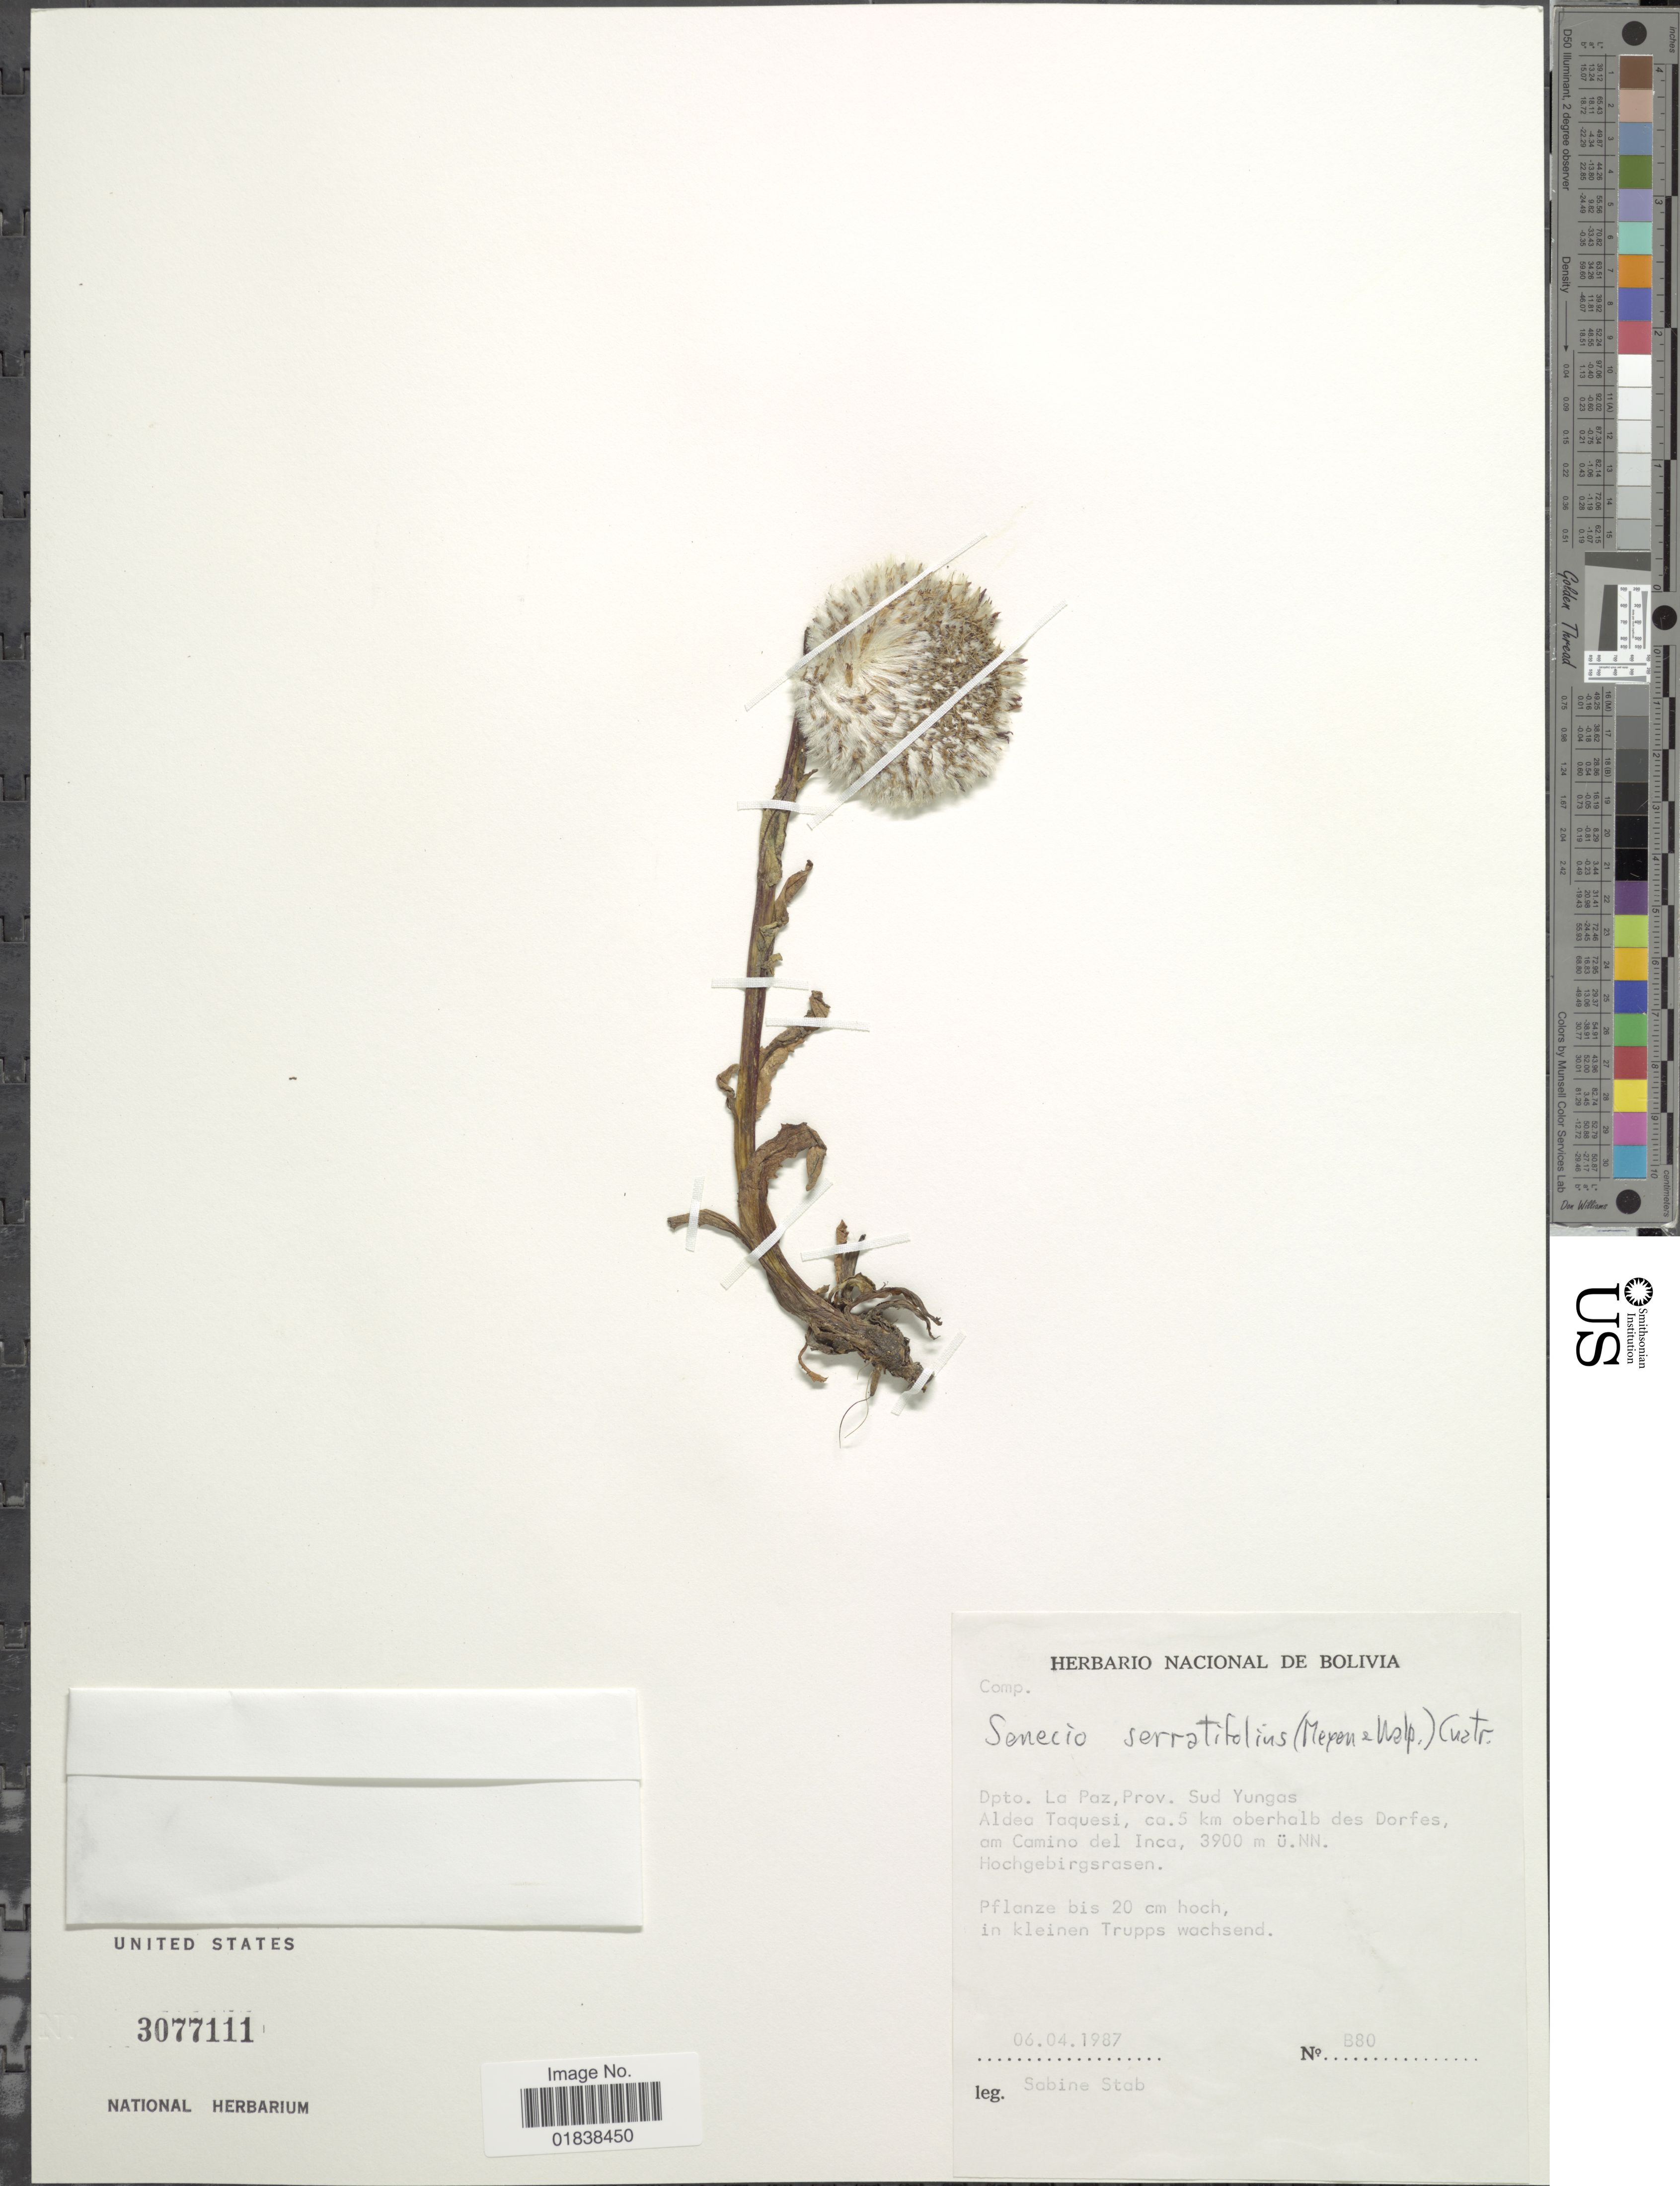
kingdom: Plantae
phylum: Tracheophyta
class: Magnoliopsida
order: Asterales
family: Asteraceae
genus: Senecio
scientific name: Senecio serratifolius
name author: (Meyen & Walp.) Cuatrec.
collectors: S. Stab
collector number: B80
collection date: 1987-04-06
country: Bolivia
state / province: La Paz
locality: Prov. Sud Yungas, Aldea Taquesi, ca 5 km oberhalb des Dorfes, am Camino dl Inca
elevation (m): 3900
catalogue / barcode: US 3077111